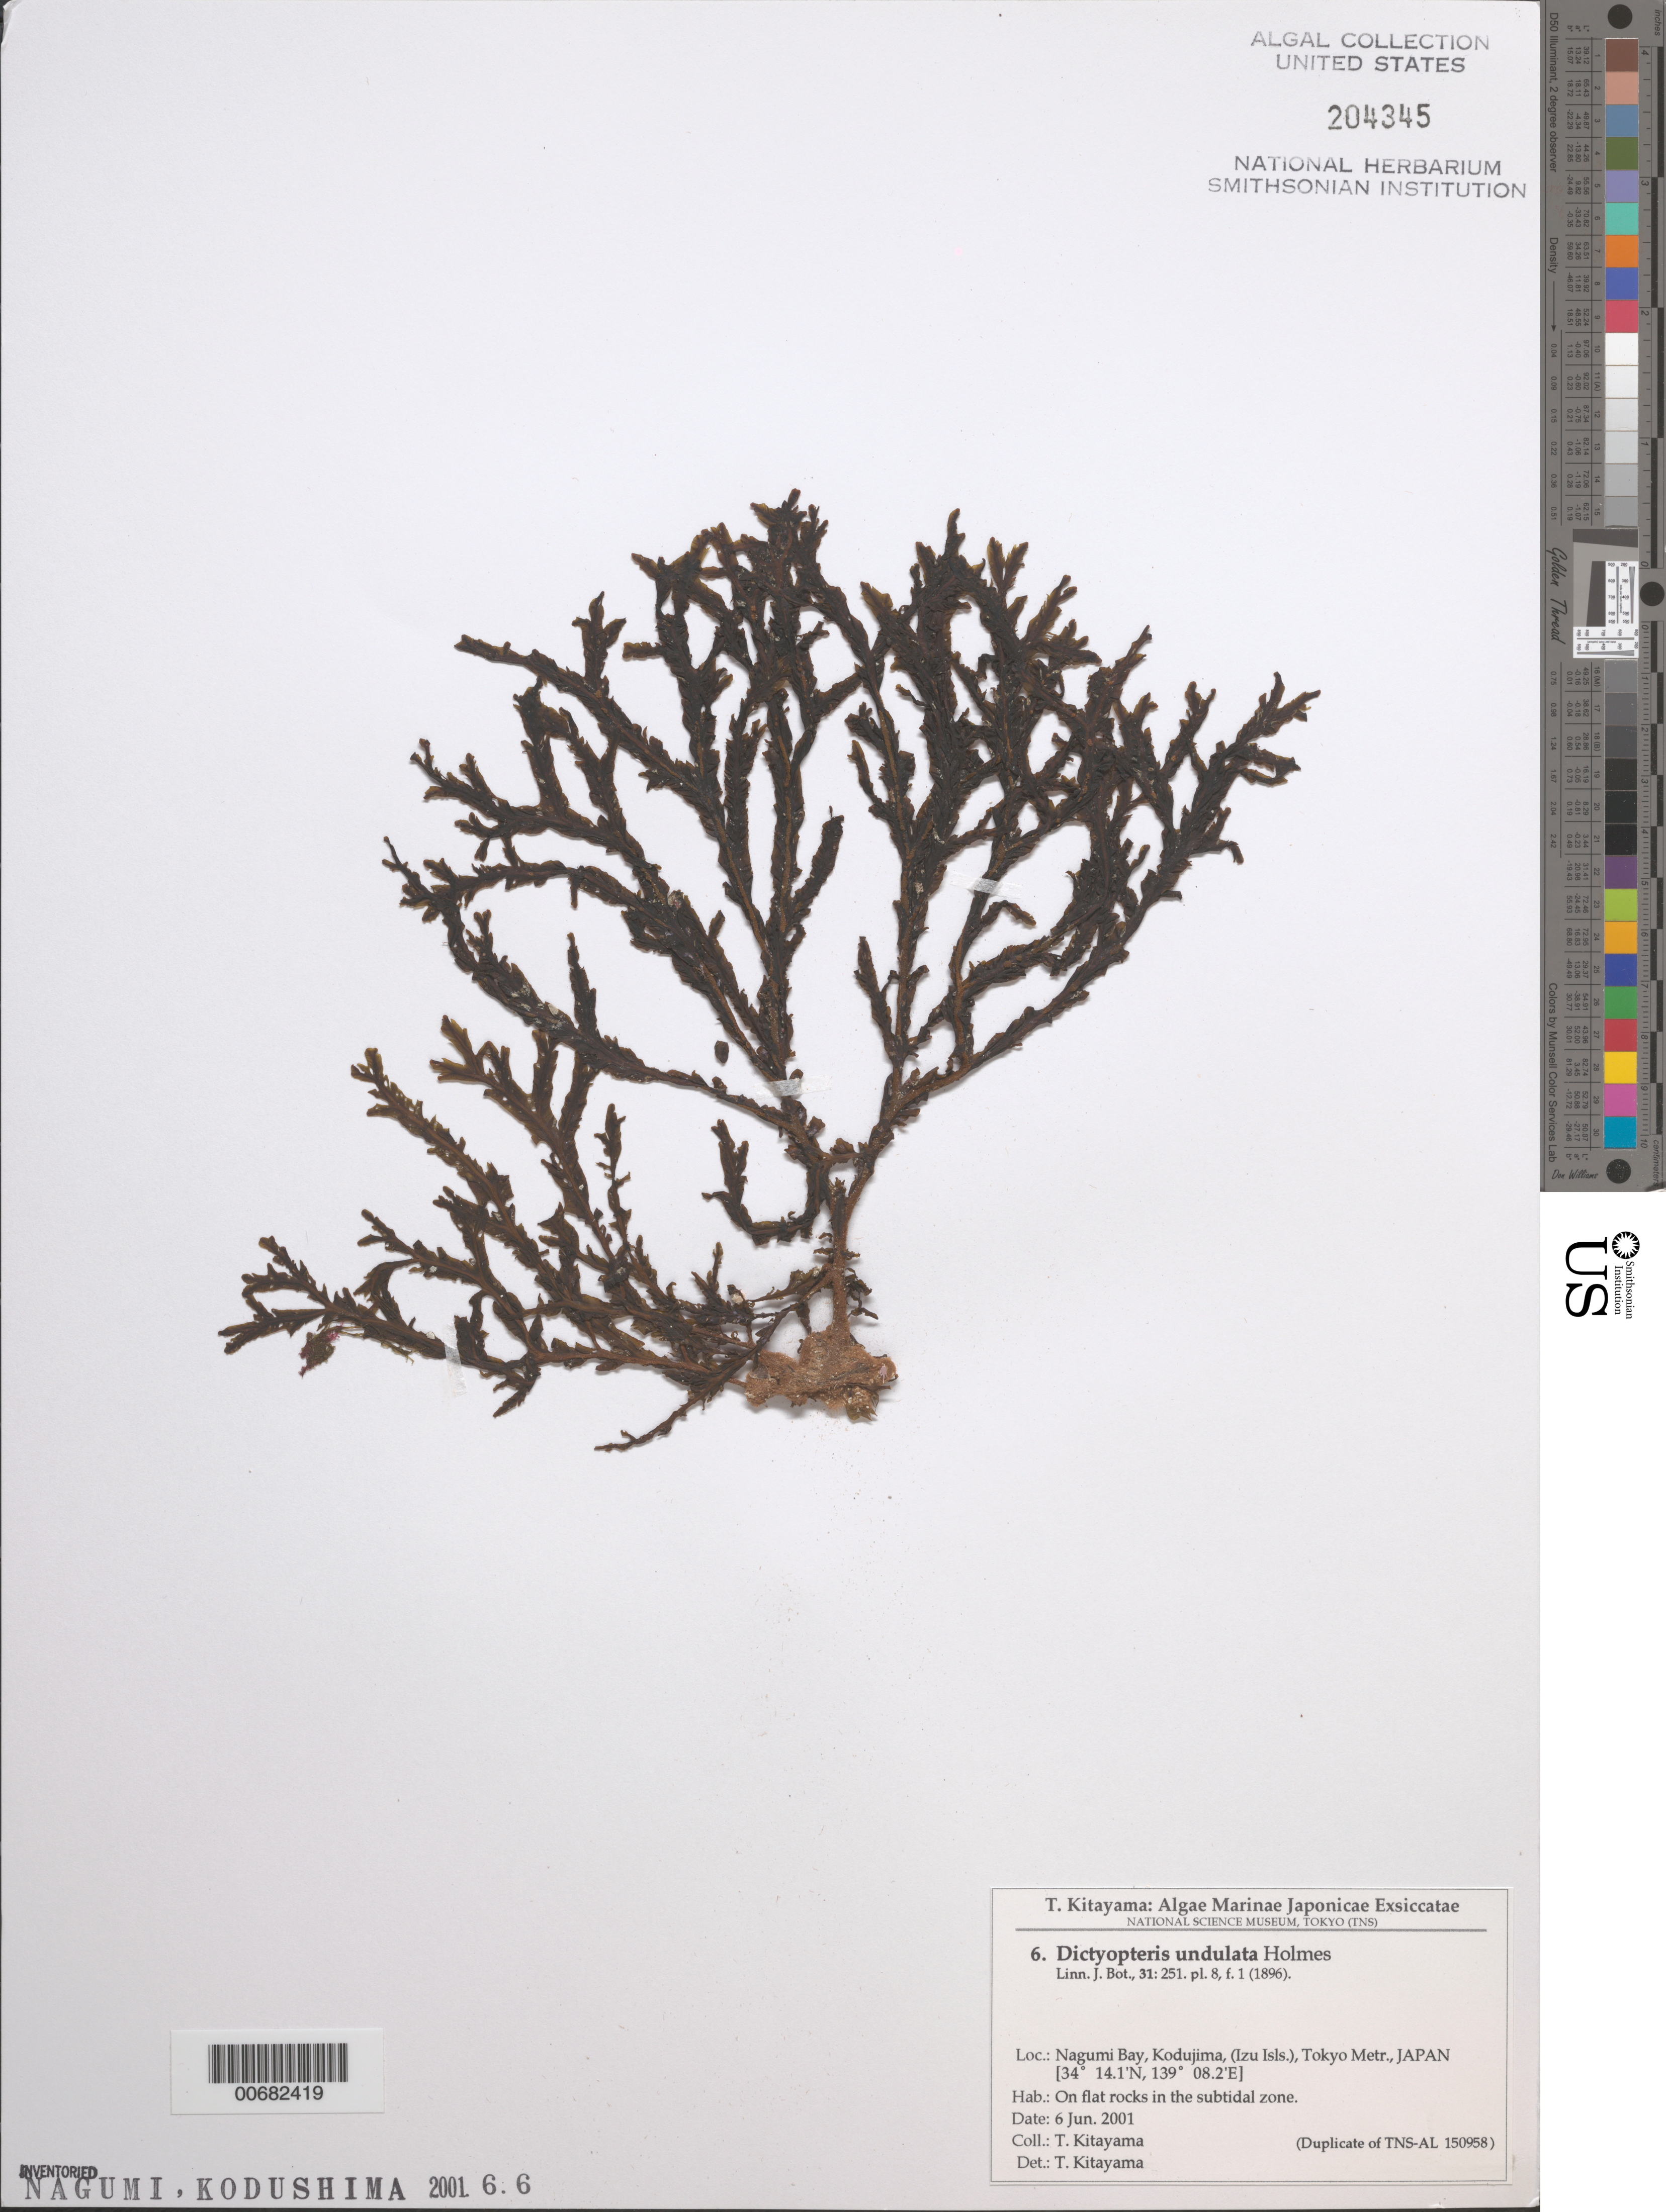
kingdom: Chromista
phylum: Ochrophyta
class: Phaeophyceae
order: Dictyotales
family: Dictyotaceae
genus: Dictyopteris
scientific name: Dictyopteris undulata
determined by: Kitayama, T.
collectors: T. Kitayama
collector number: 6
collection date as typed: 06 Jun 2001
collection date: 2001-06-06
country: Japan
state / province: Tokyo, Federal City of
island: Kodushima (Kodujima)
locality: Nagumi Bay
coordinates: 34 14.1' N, 139 08.2' E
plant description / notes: Kitayama, T., Algae Marinae Japonicae Exsiccatae, Fasc. I (Nos. 1-25)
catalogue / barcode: US 204345